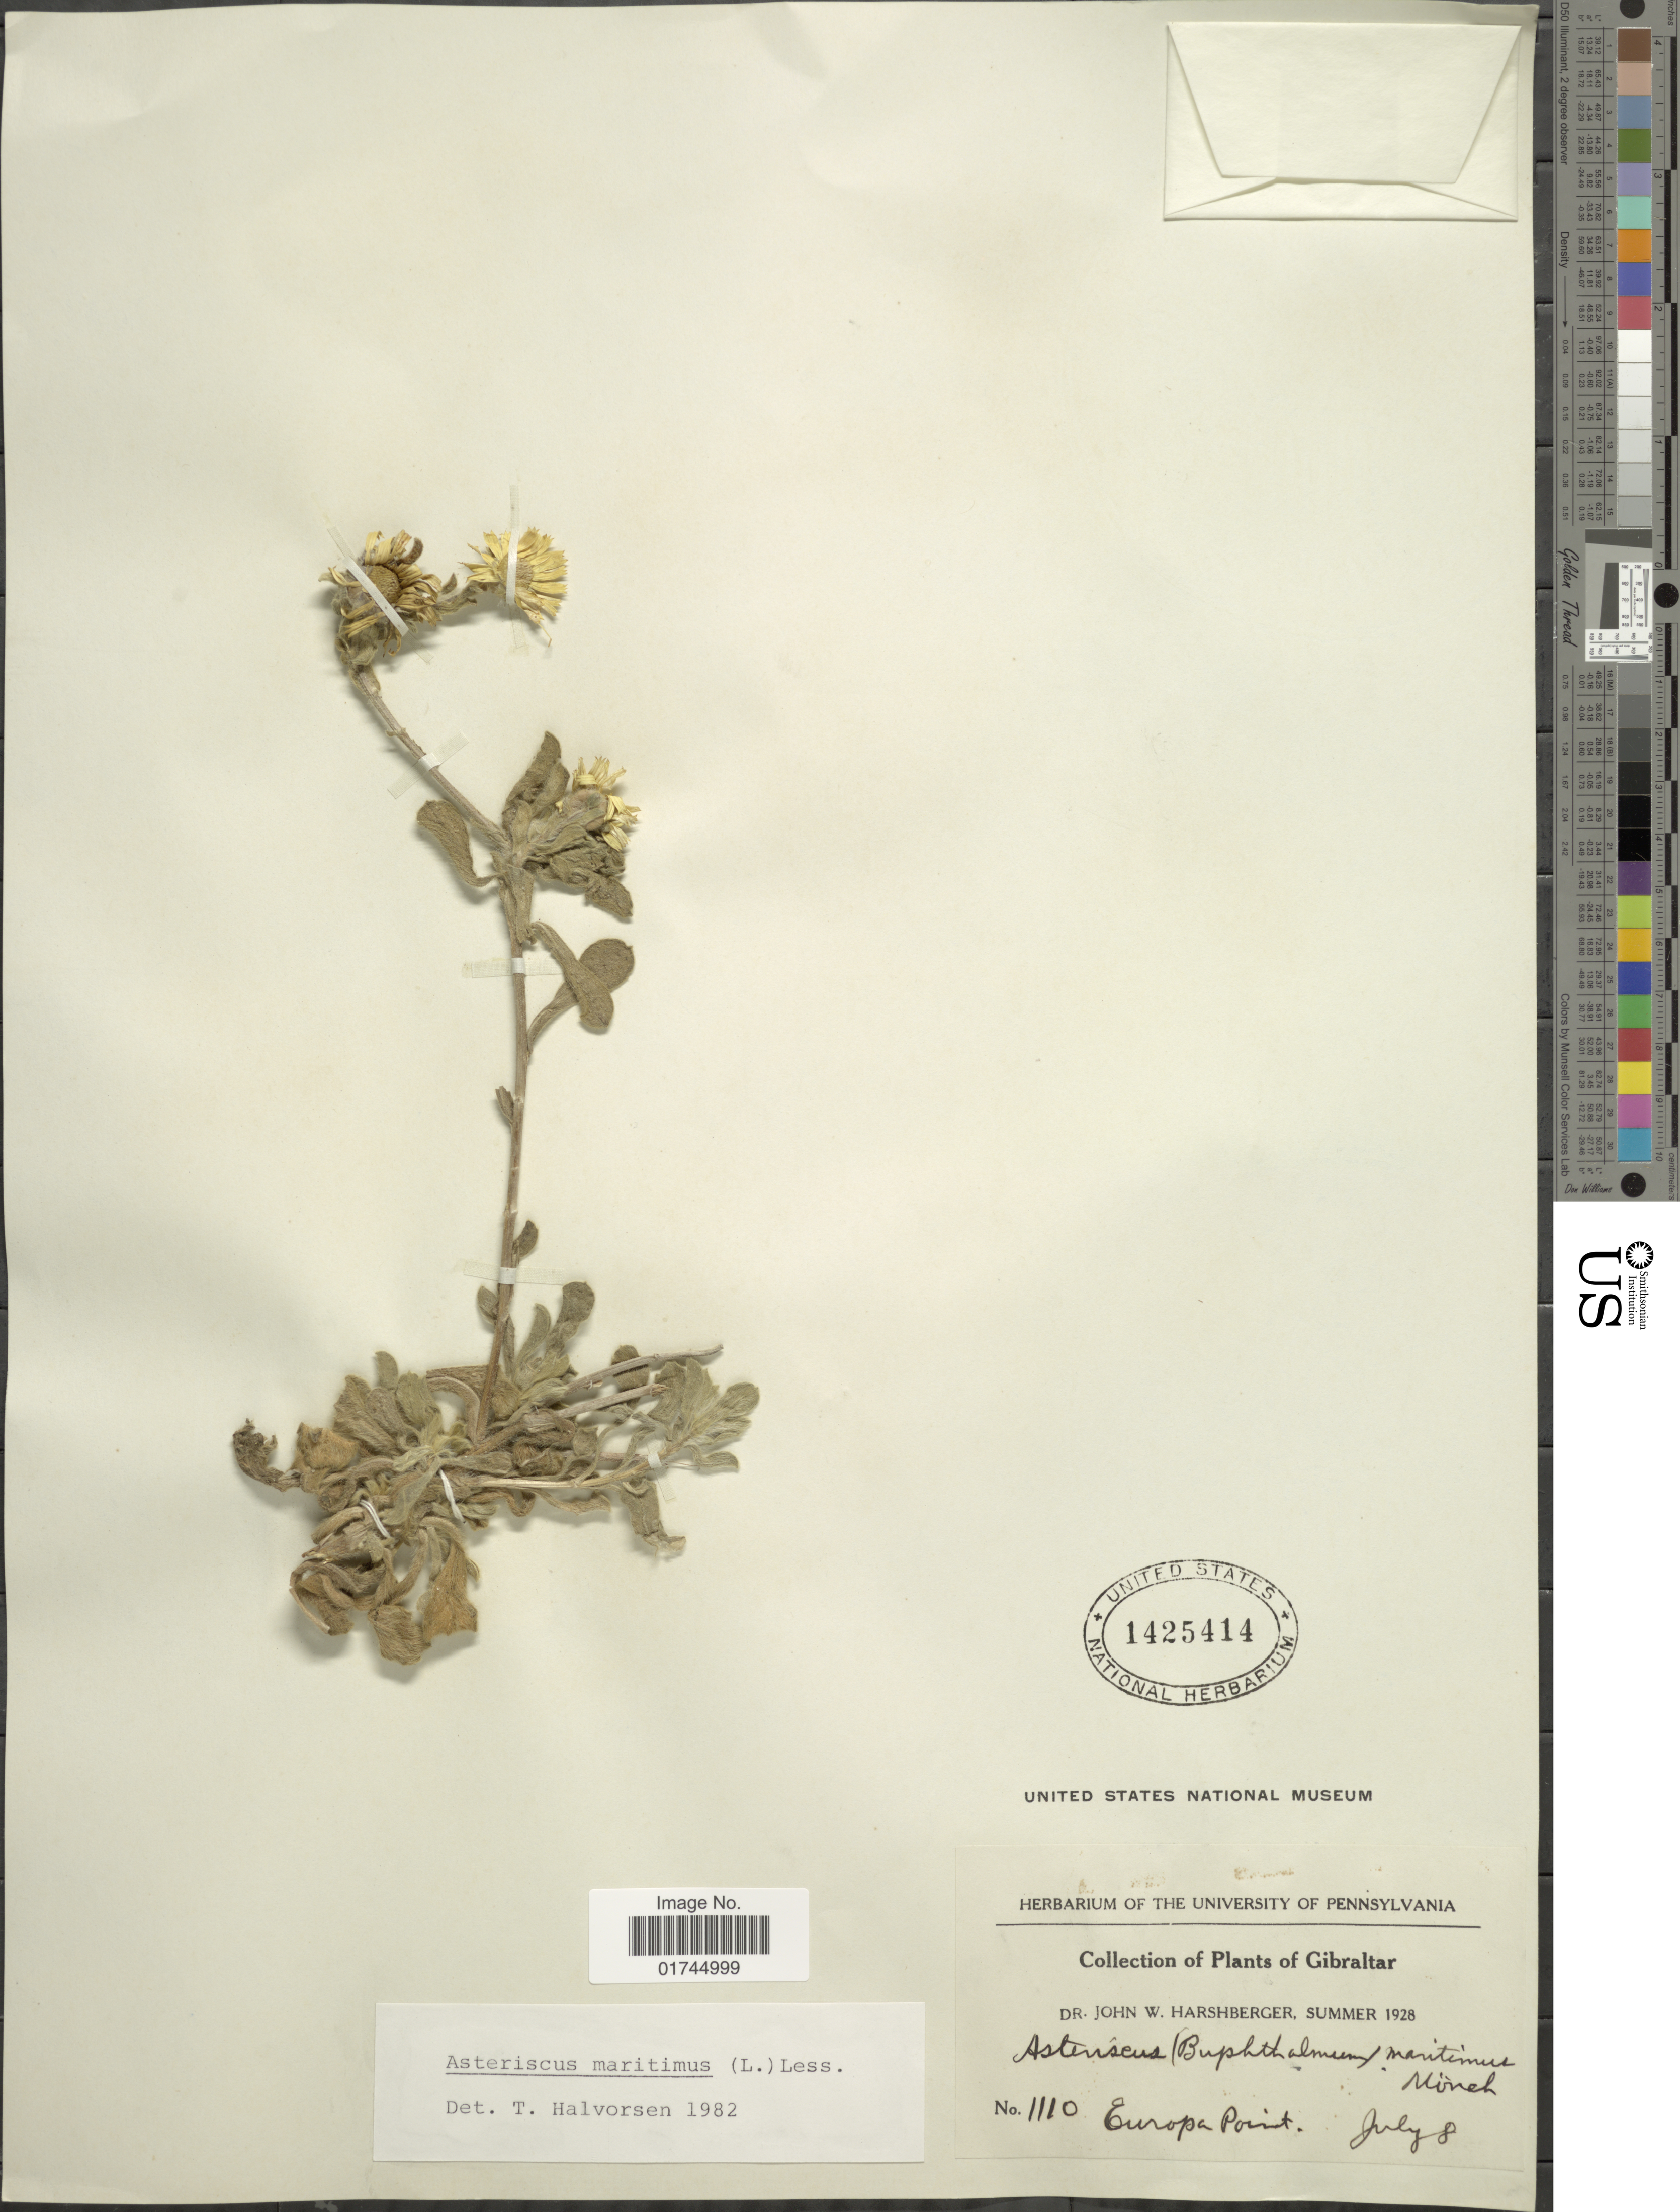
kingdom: Plantae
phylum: Tracheophyta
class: Magnoliopsida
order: Asterales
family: Asteraceae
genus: Asteriscus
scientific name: Asteriscus maritimus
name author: (L.) Less.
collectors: J. W. Harshberger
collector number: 1110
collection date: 1928-07-08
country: Gibraltar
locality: Gibraltarm Europa Point.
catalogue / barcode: US 1425414